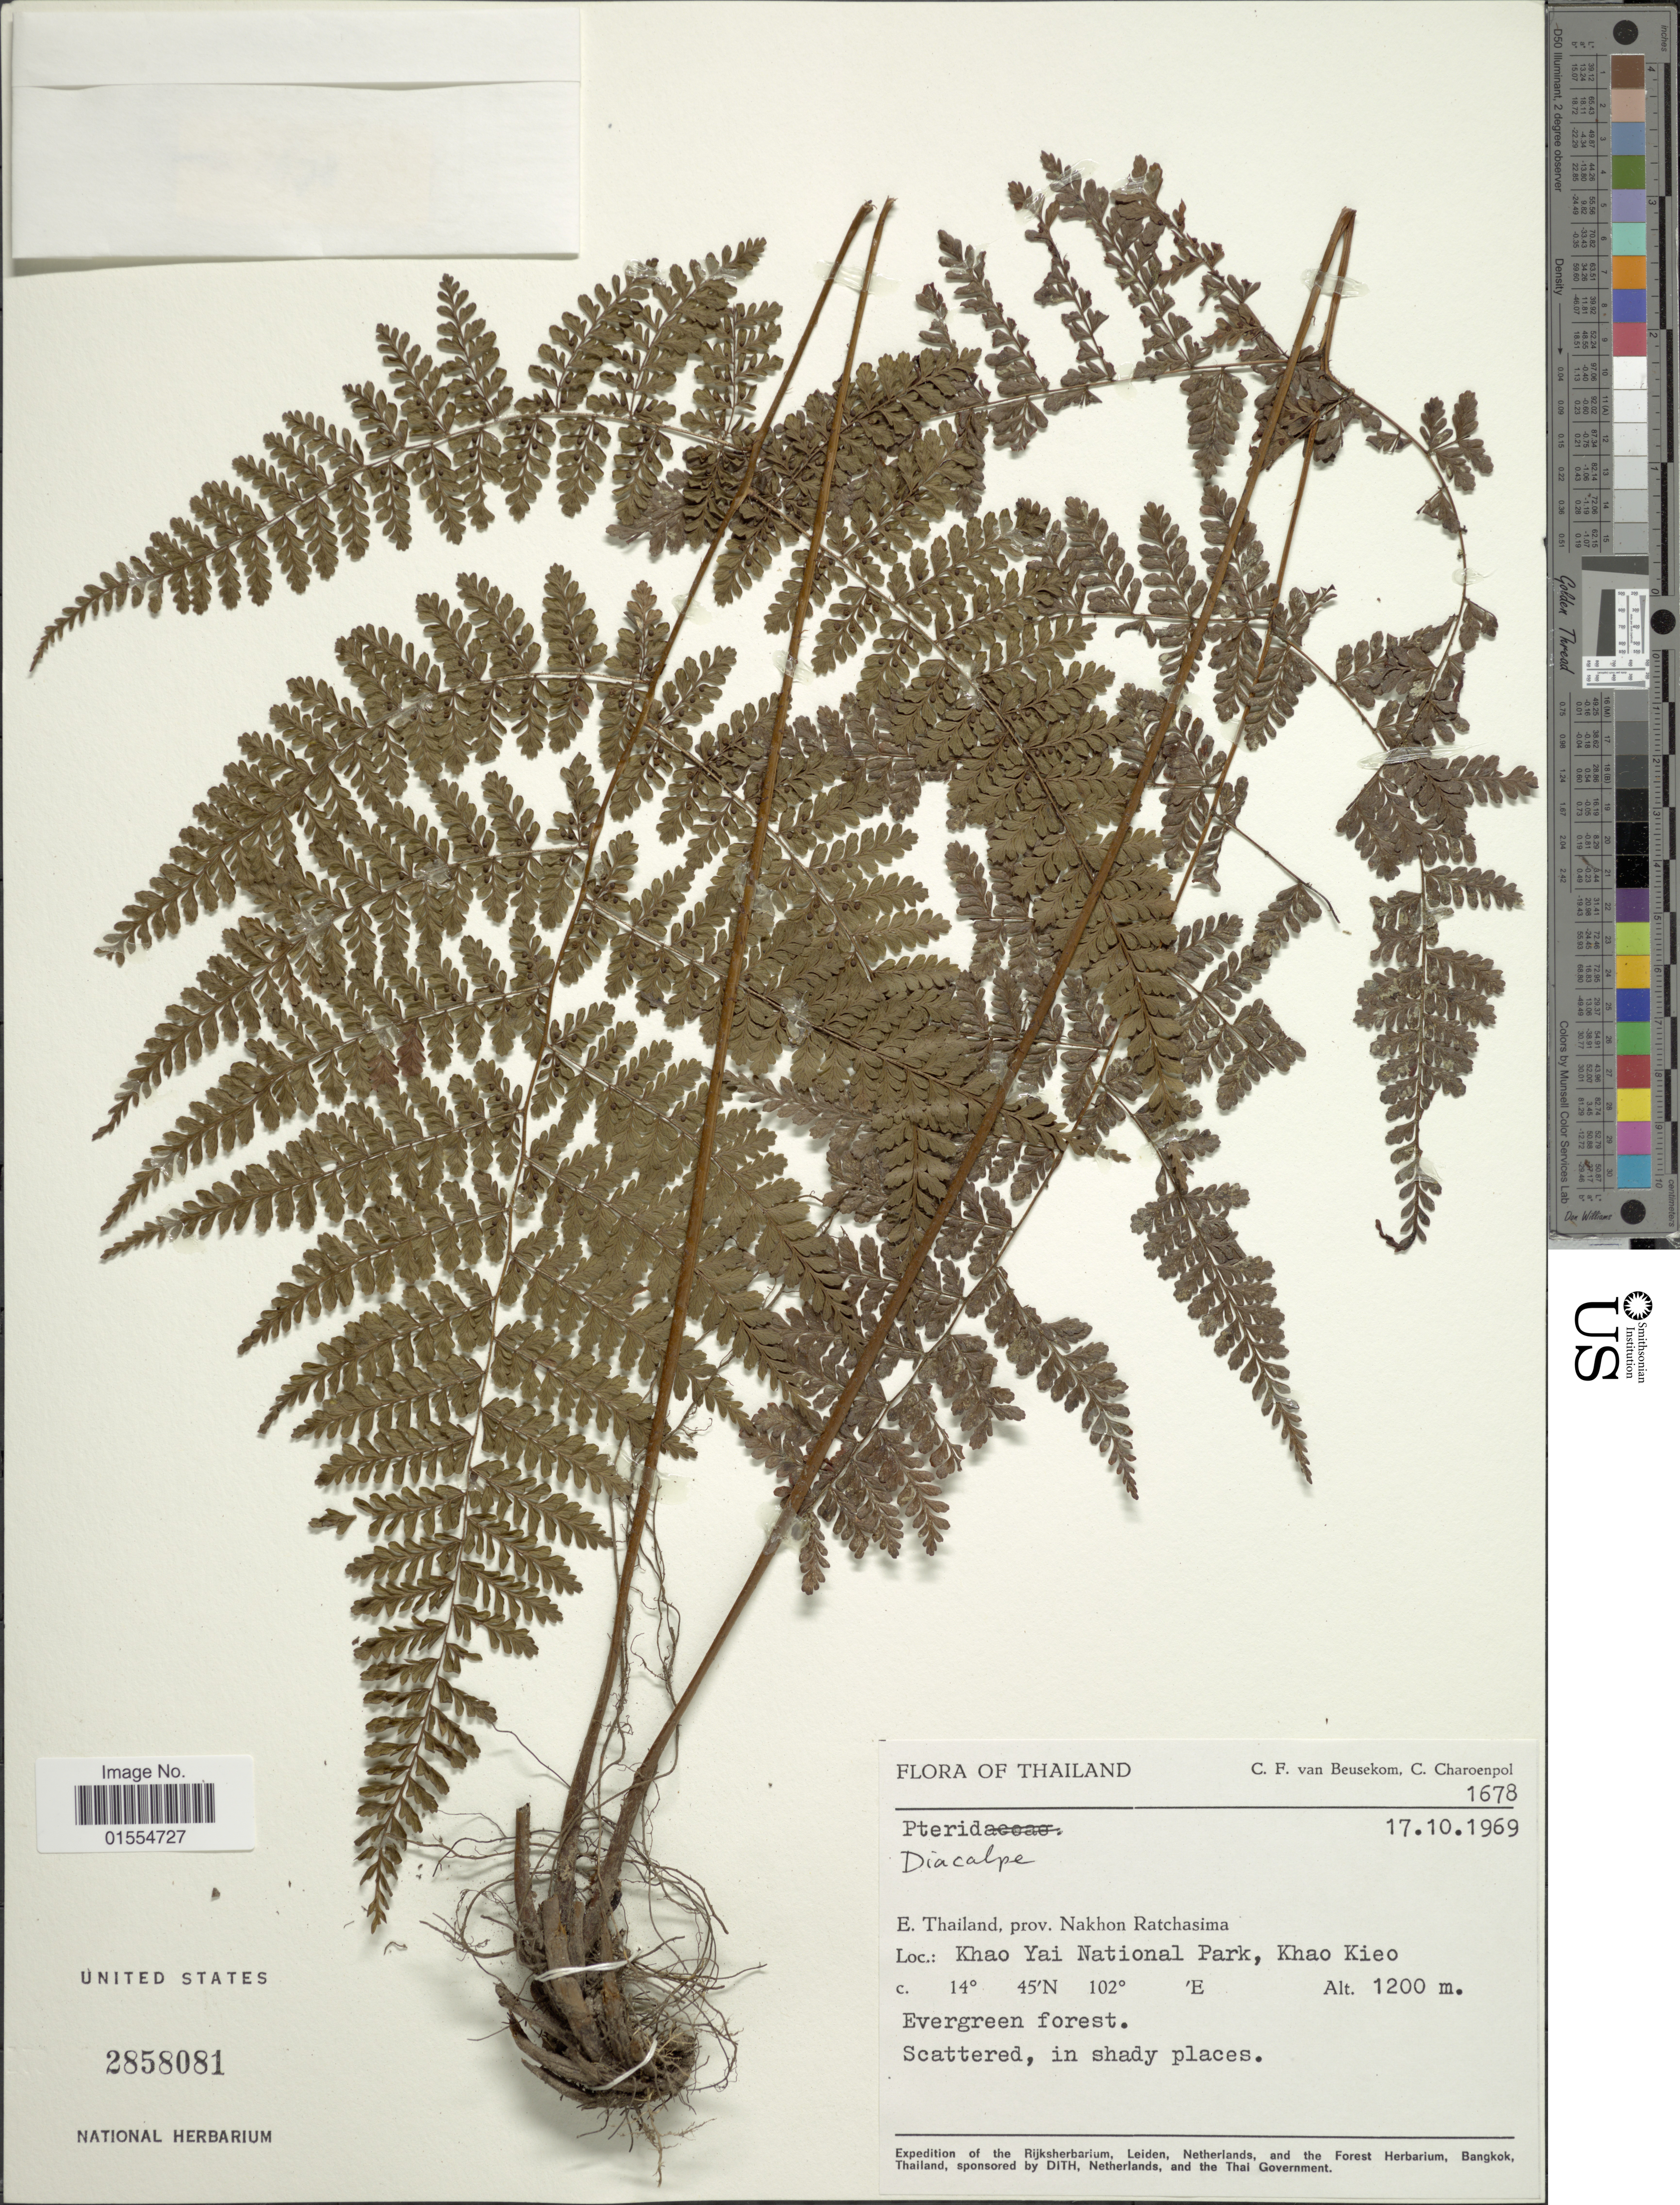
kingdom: Plantae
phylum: Tracheophyta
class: Polypodiopsida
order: Polypodiales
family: Dryopteridaceae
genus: Dryopteris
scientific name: Dryopteris pseudocaenopteris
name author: (Kunze) Li Bing Zhang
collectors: C. F. Beusekom & C. Charoenphol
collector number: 1678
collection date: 1969-10-17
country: Thailand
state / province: Nakhon Ratchasima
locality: E. Thailand, prov. Nakhon Ratchasima, Khao Yai National Park, Khao Kieo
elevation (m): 1200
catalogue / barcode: US 2858081